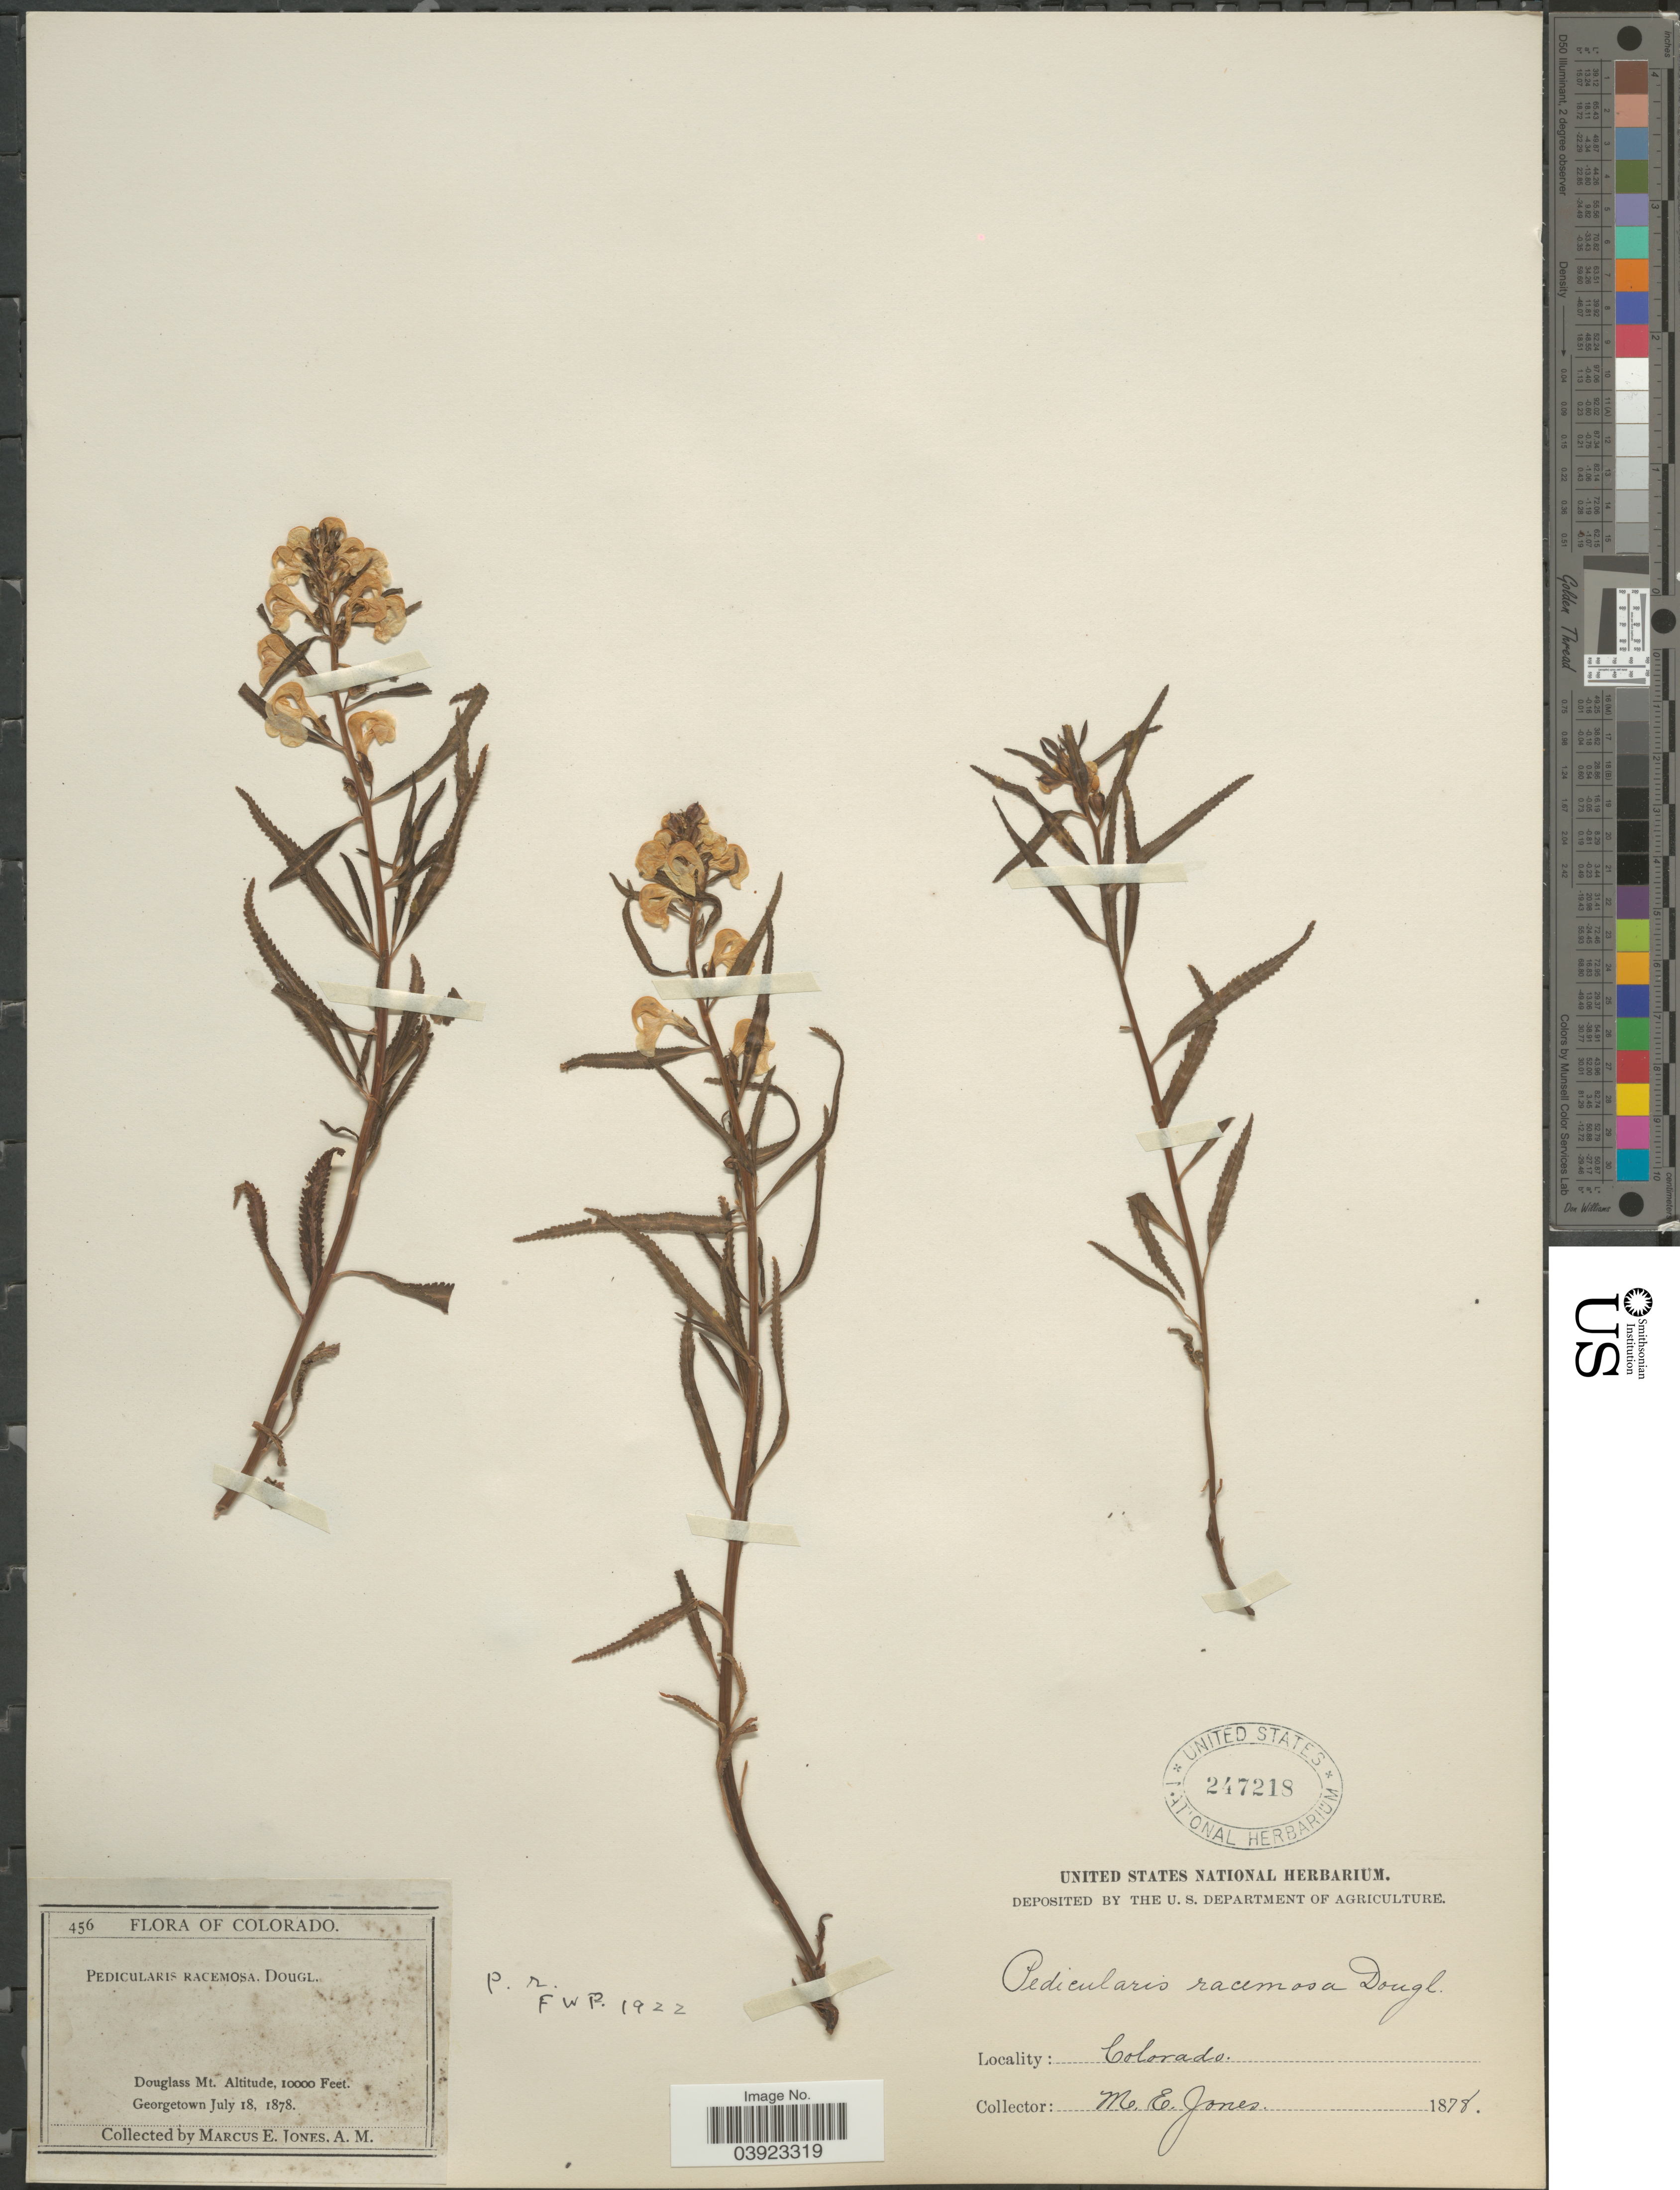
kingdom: Plantae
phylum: Tracheophyta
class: Magnoliopsida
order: Lamiales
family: Orobanchaceae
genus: Pedicularis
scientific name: Pedicularis racemosa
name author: Douglas ex Benth.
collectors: M. E. Jones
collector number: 456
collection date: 1878-07-18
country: United States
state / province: Colorado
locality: Douglass Mt. Georgetown.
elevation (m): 3048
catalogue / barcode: US 247218